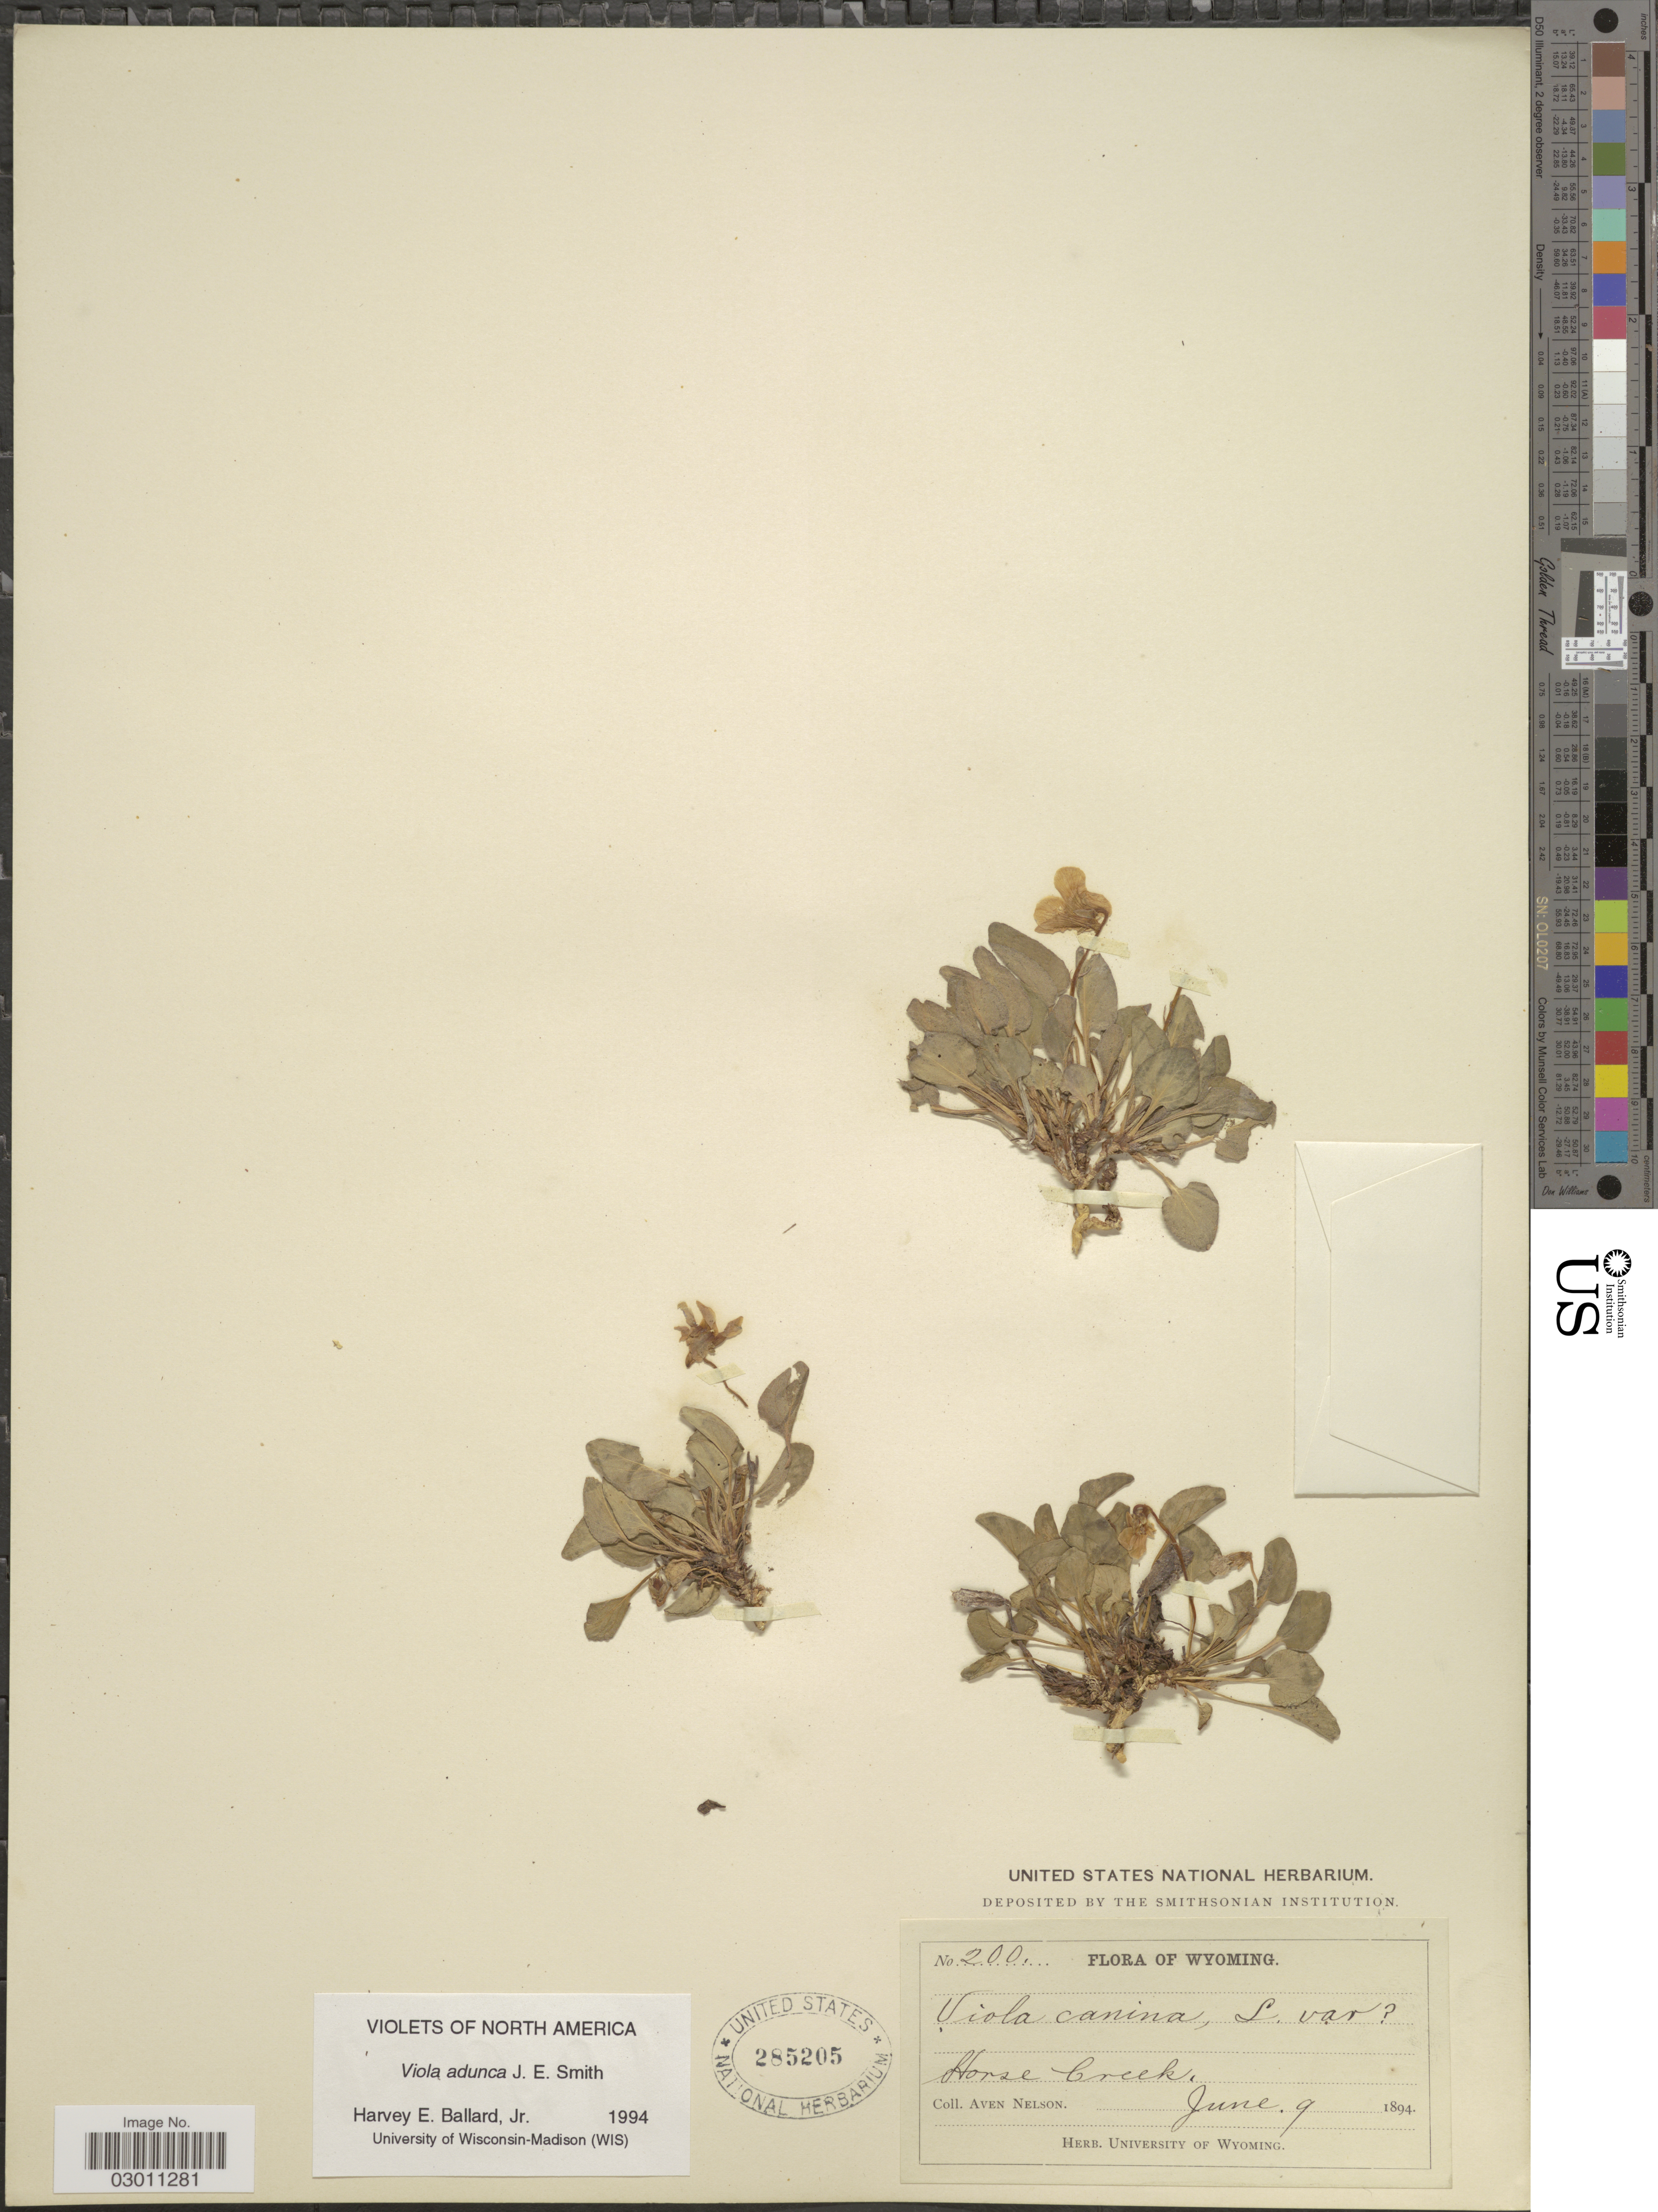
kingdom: Plantae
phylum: Tracheophyta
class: Magnoliopsida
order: Malpighiales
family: Violaceae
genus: Viola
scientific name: Viola adunca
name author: Sm.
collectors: A. Nelson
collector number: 200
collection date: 1894-06-09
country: United States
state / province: Wyoming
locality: Horse Creek.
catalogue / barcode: US 285205